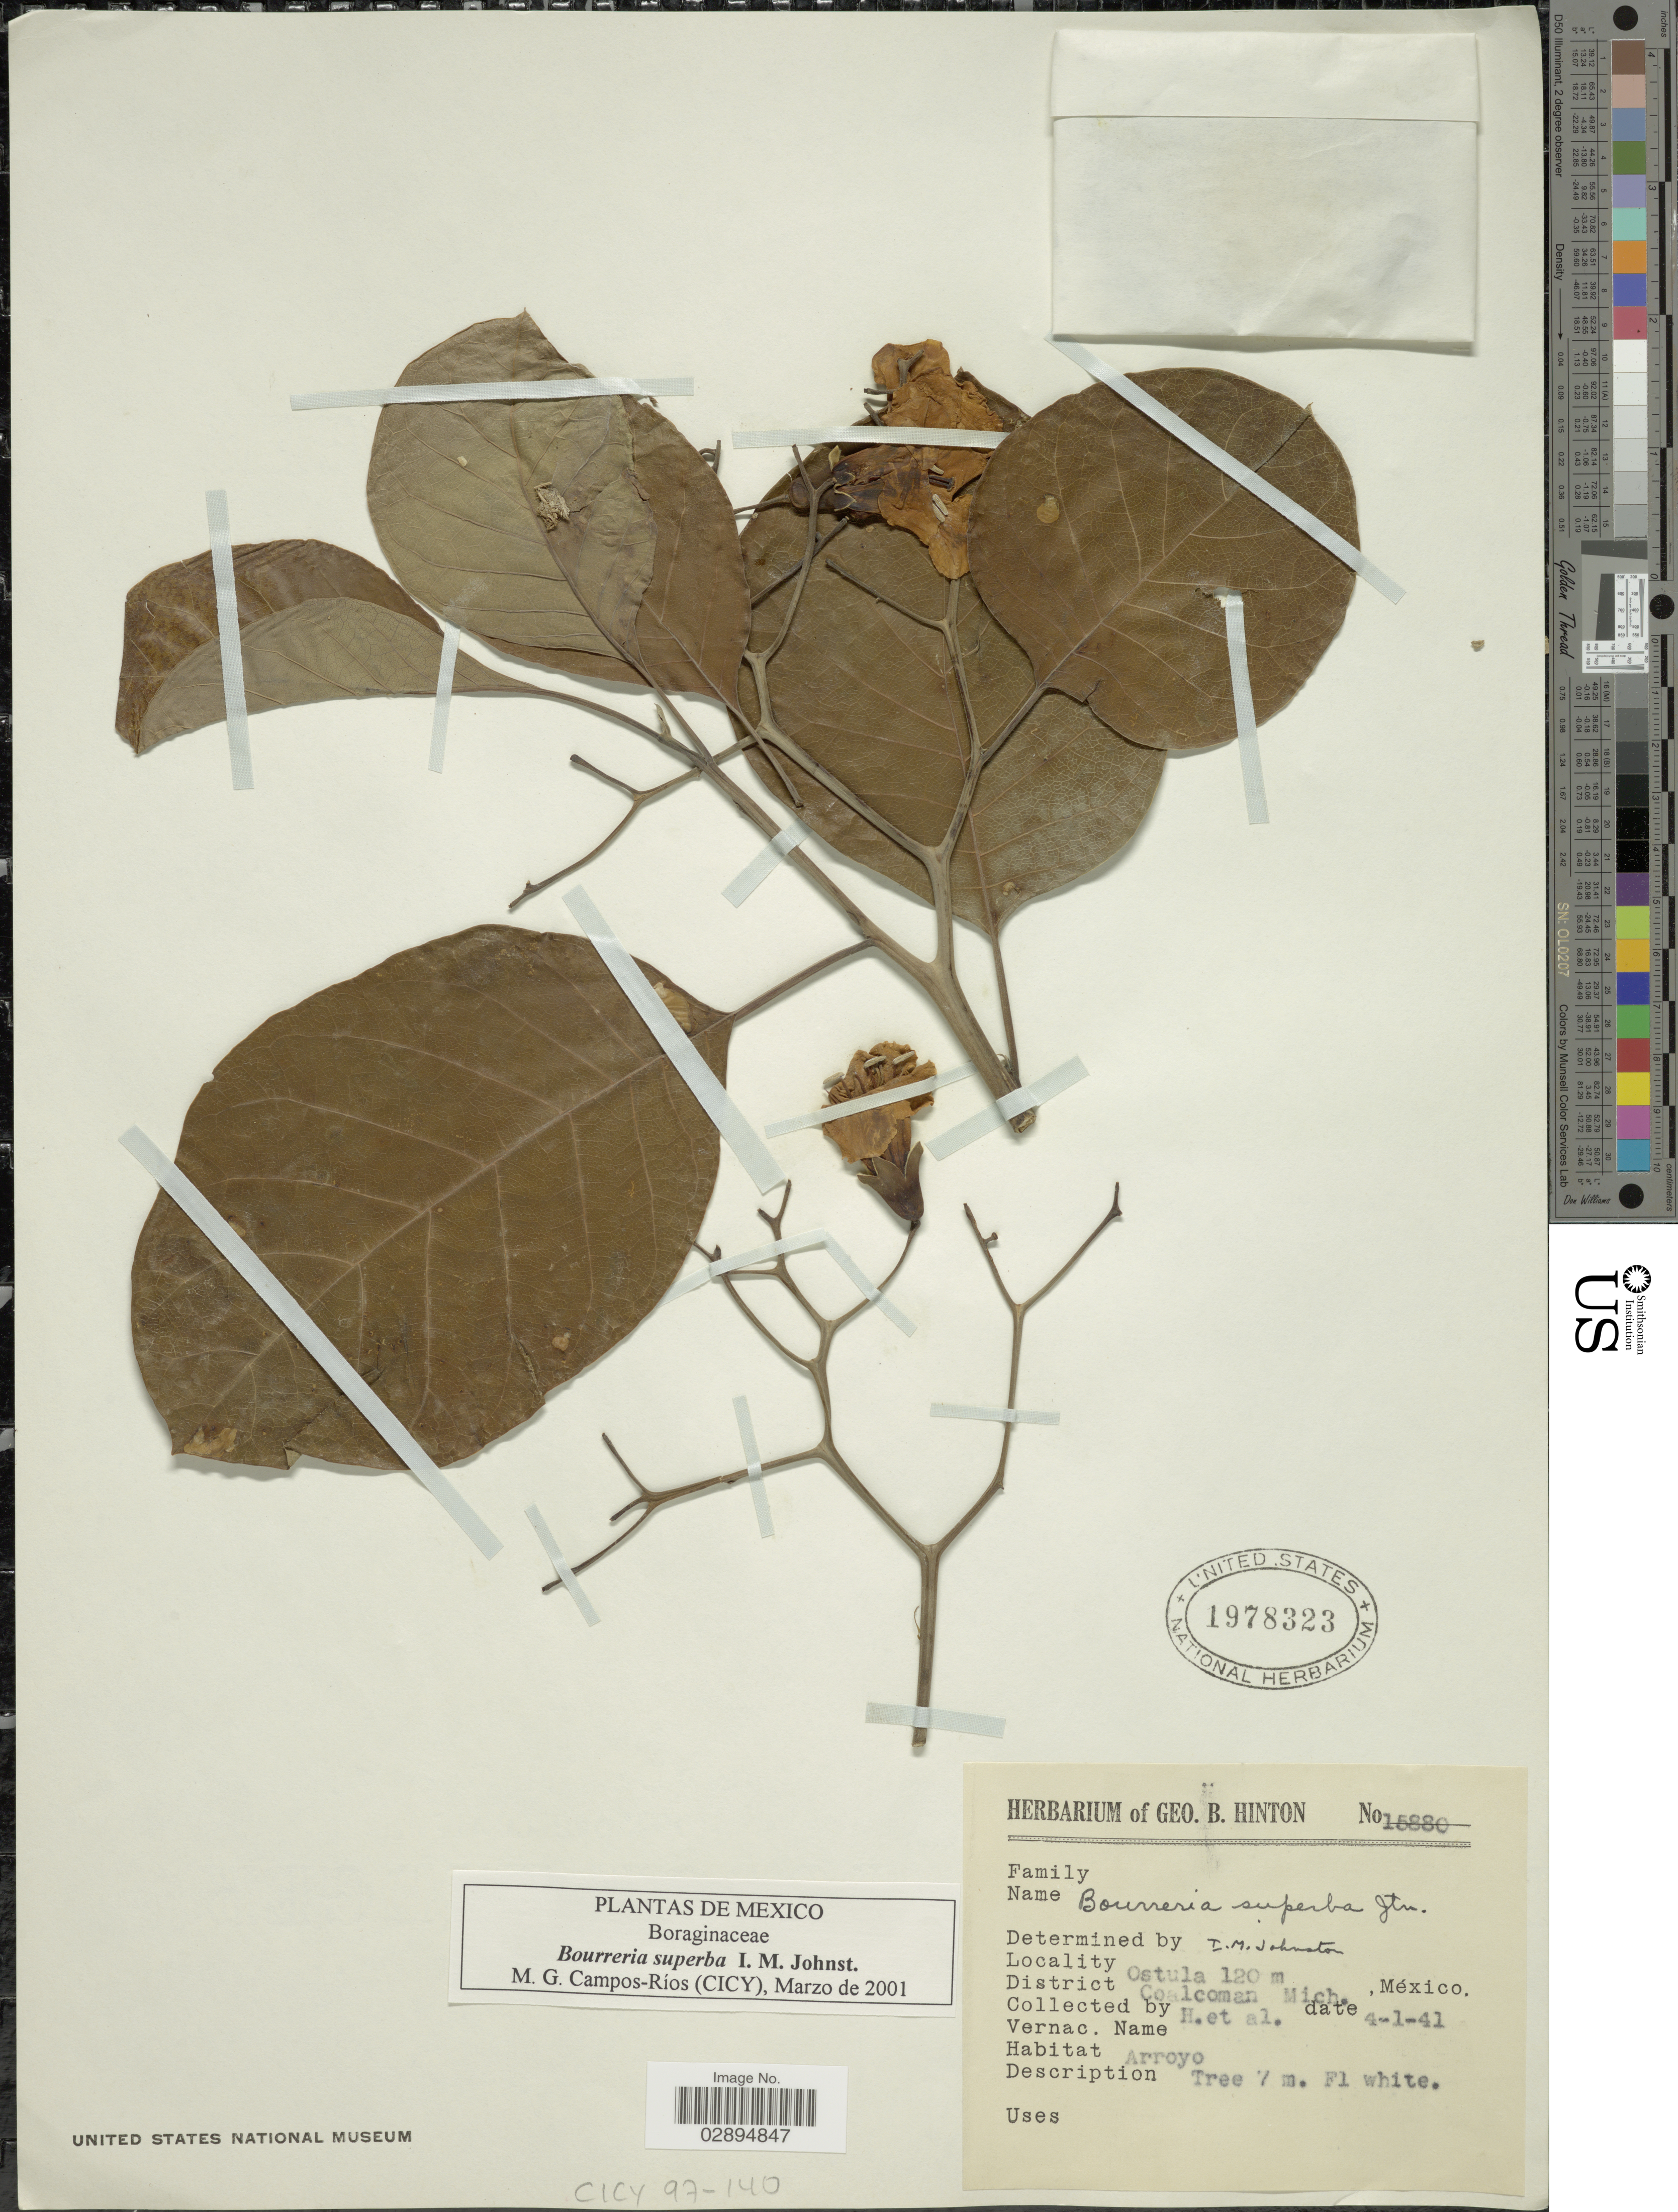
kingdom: Plantae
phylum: Tracheophyta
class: Magnoliopsida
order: Boraginales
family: Ehretiaceae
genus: Bourreria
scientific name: Bourreria superba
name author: I.M. Johnst.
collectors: G. B. Hinton & et al.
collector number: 15880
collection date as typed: Transcribed d/m/y: 4/1/41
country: Mexico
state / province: Michoacán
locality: Ostula, District Coalcoman.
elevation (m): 120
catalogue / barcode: US 1978323